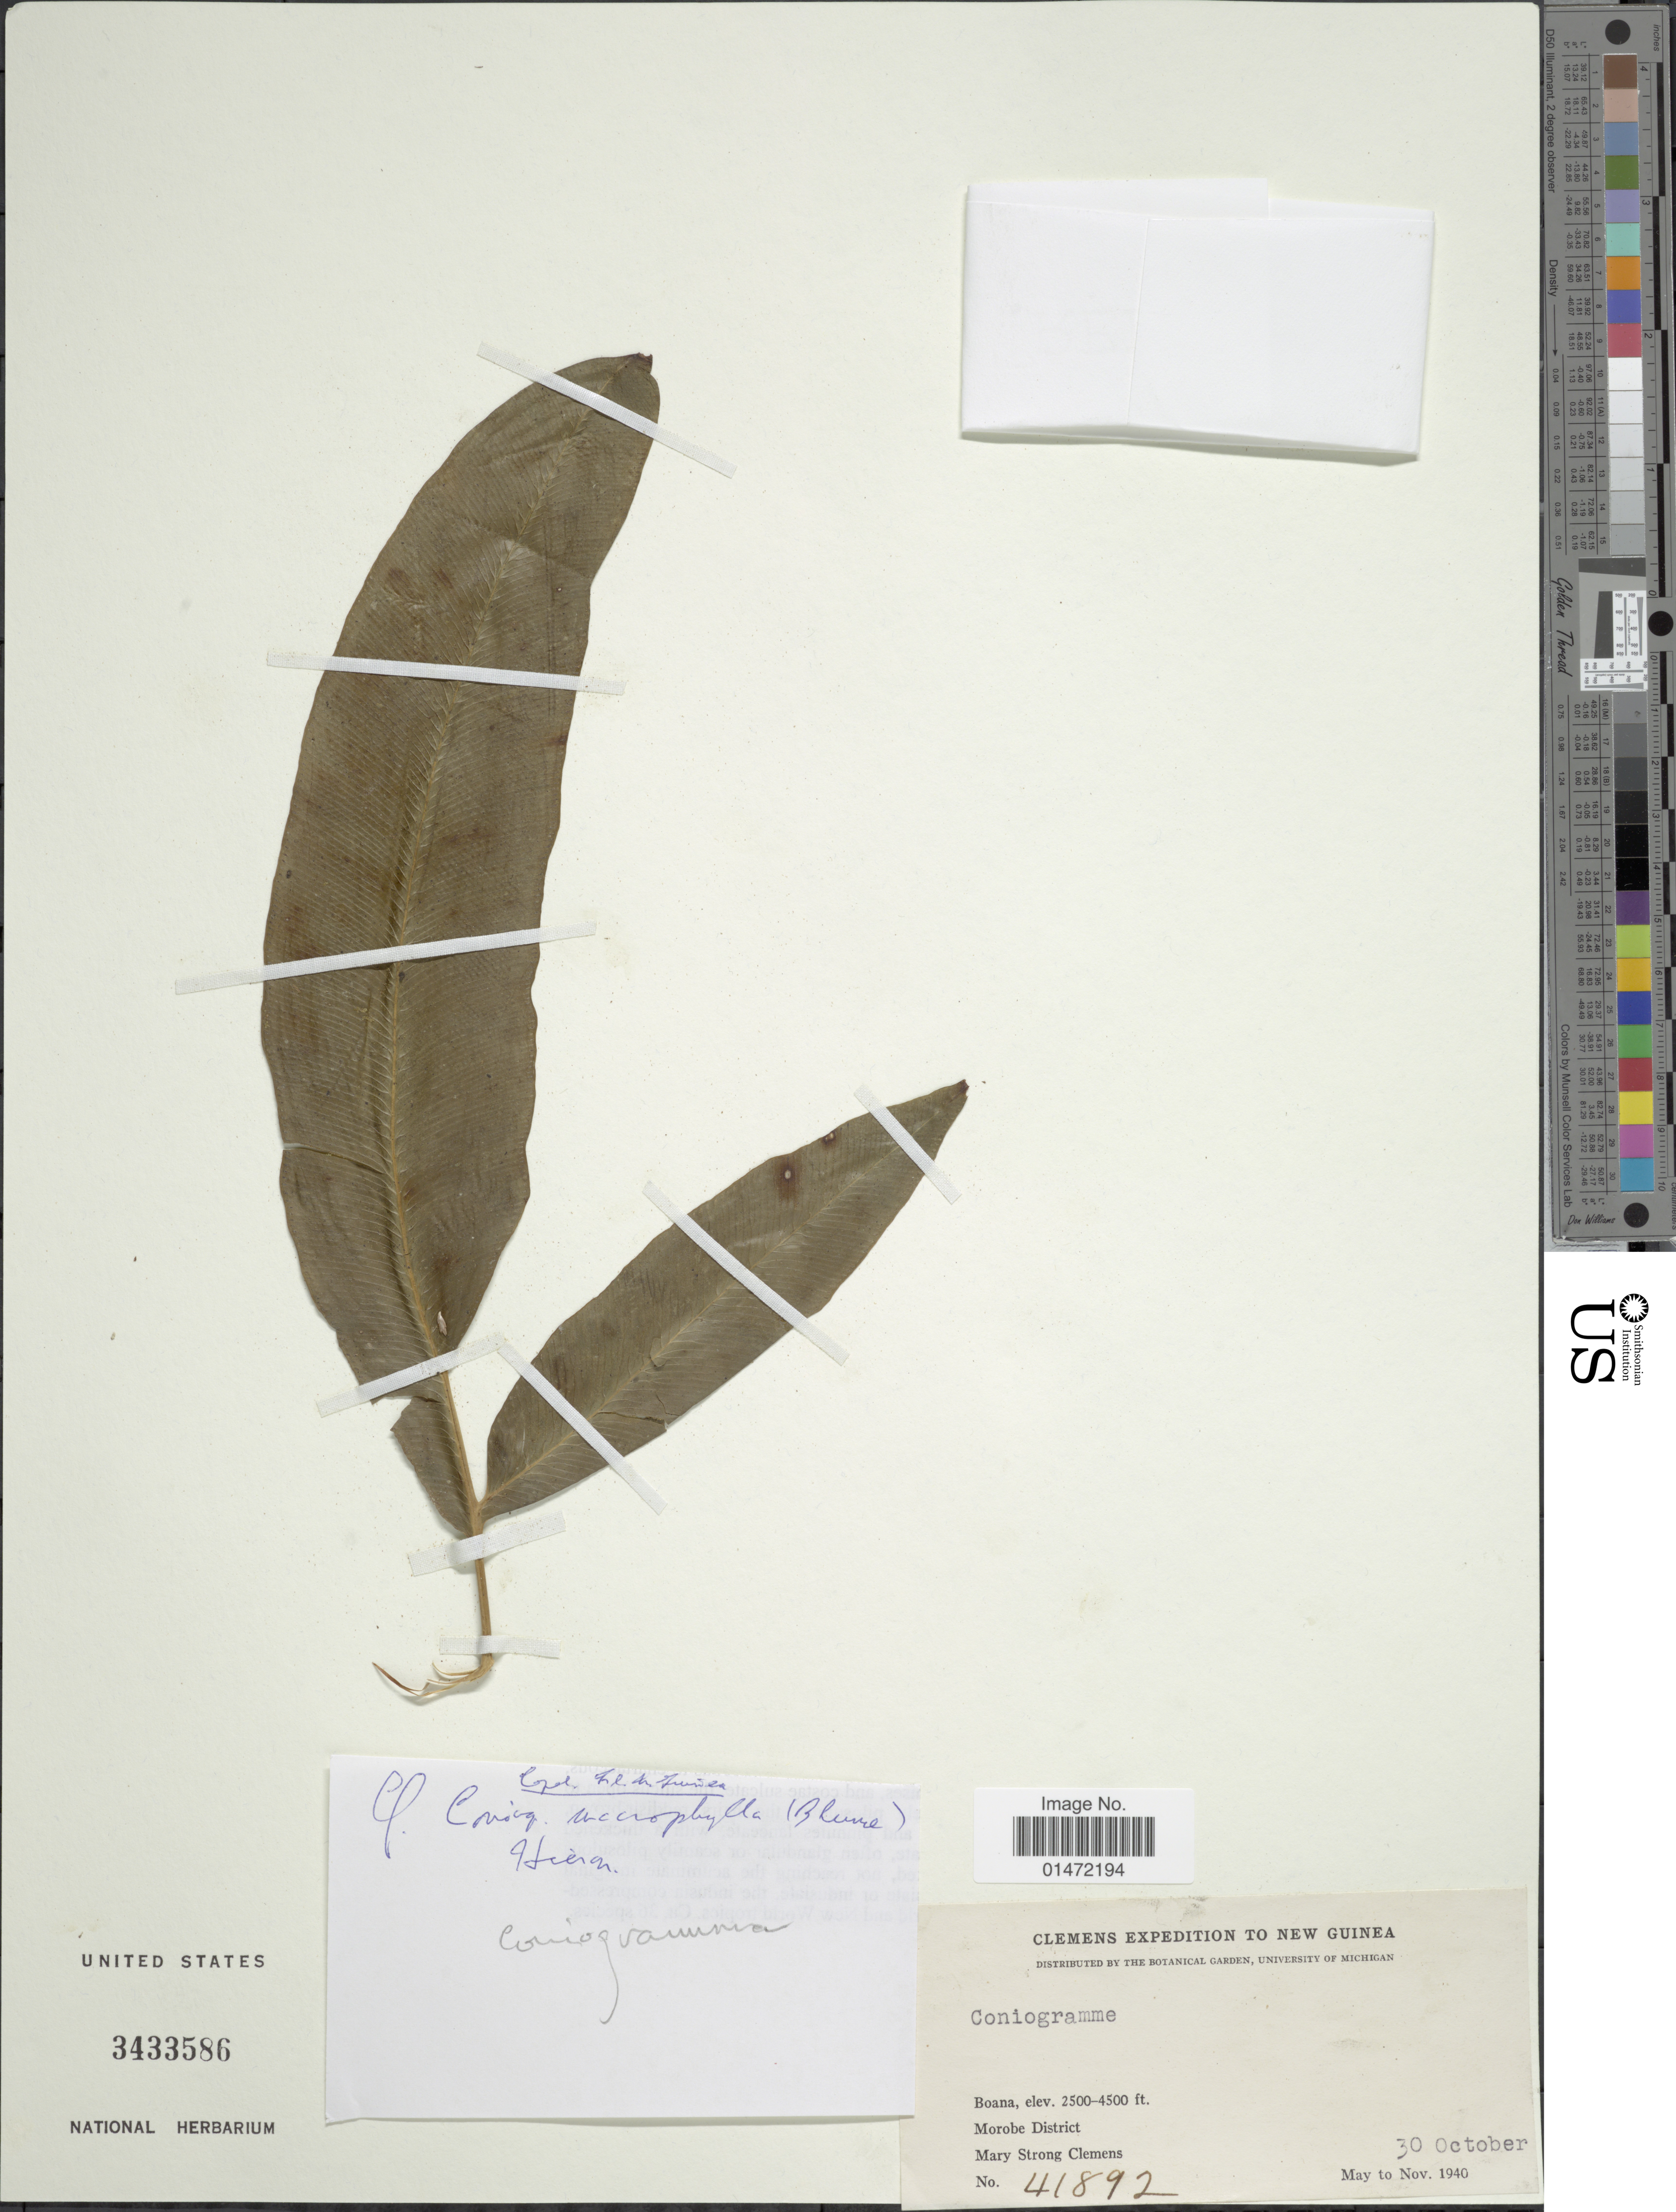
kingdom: Plantae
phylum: Tracheophyta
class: Polypodiopsida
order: Polypodiales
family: Pteridaceae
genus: Coniogramme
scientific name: Coniogramme macrophylla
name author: (Blume) Hieron.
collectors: M. S. Clemens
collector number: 41892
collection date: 1940-10-30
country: Papua New Guinea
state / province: Morobe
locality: Boana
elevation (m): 762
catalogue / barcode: US 3433586